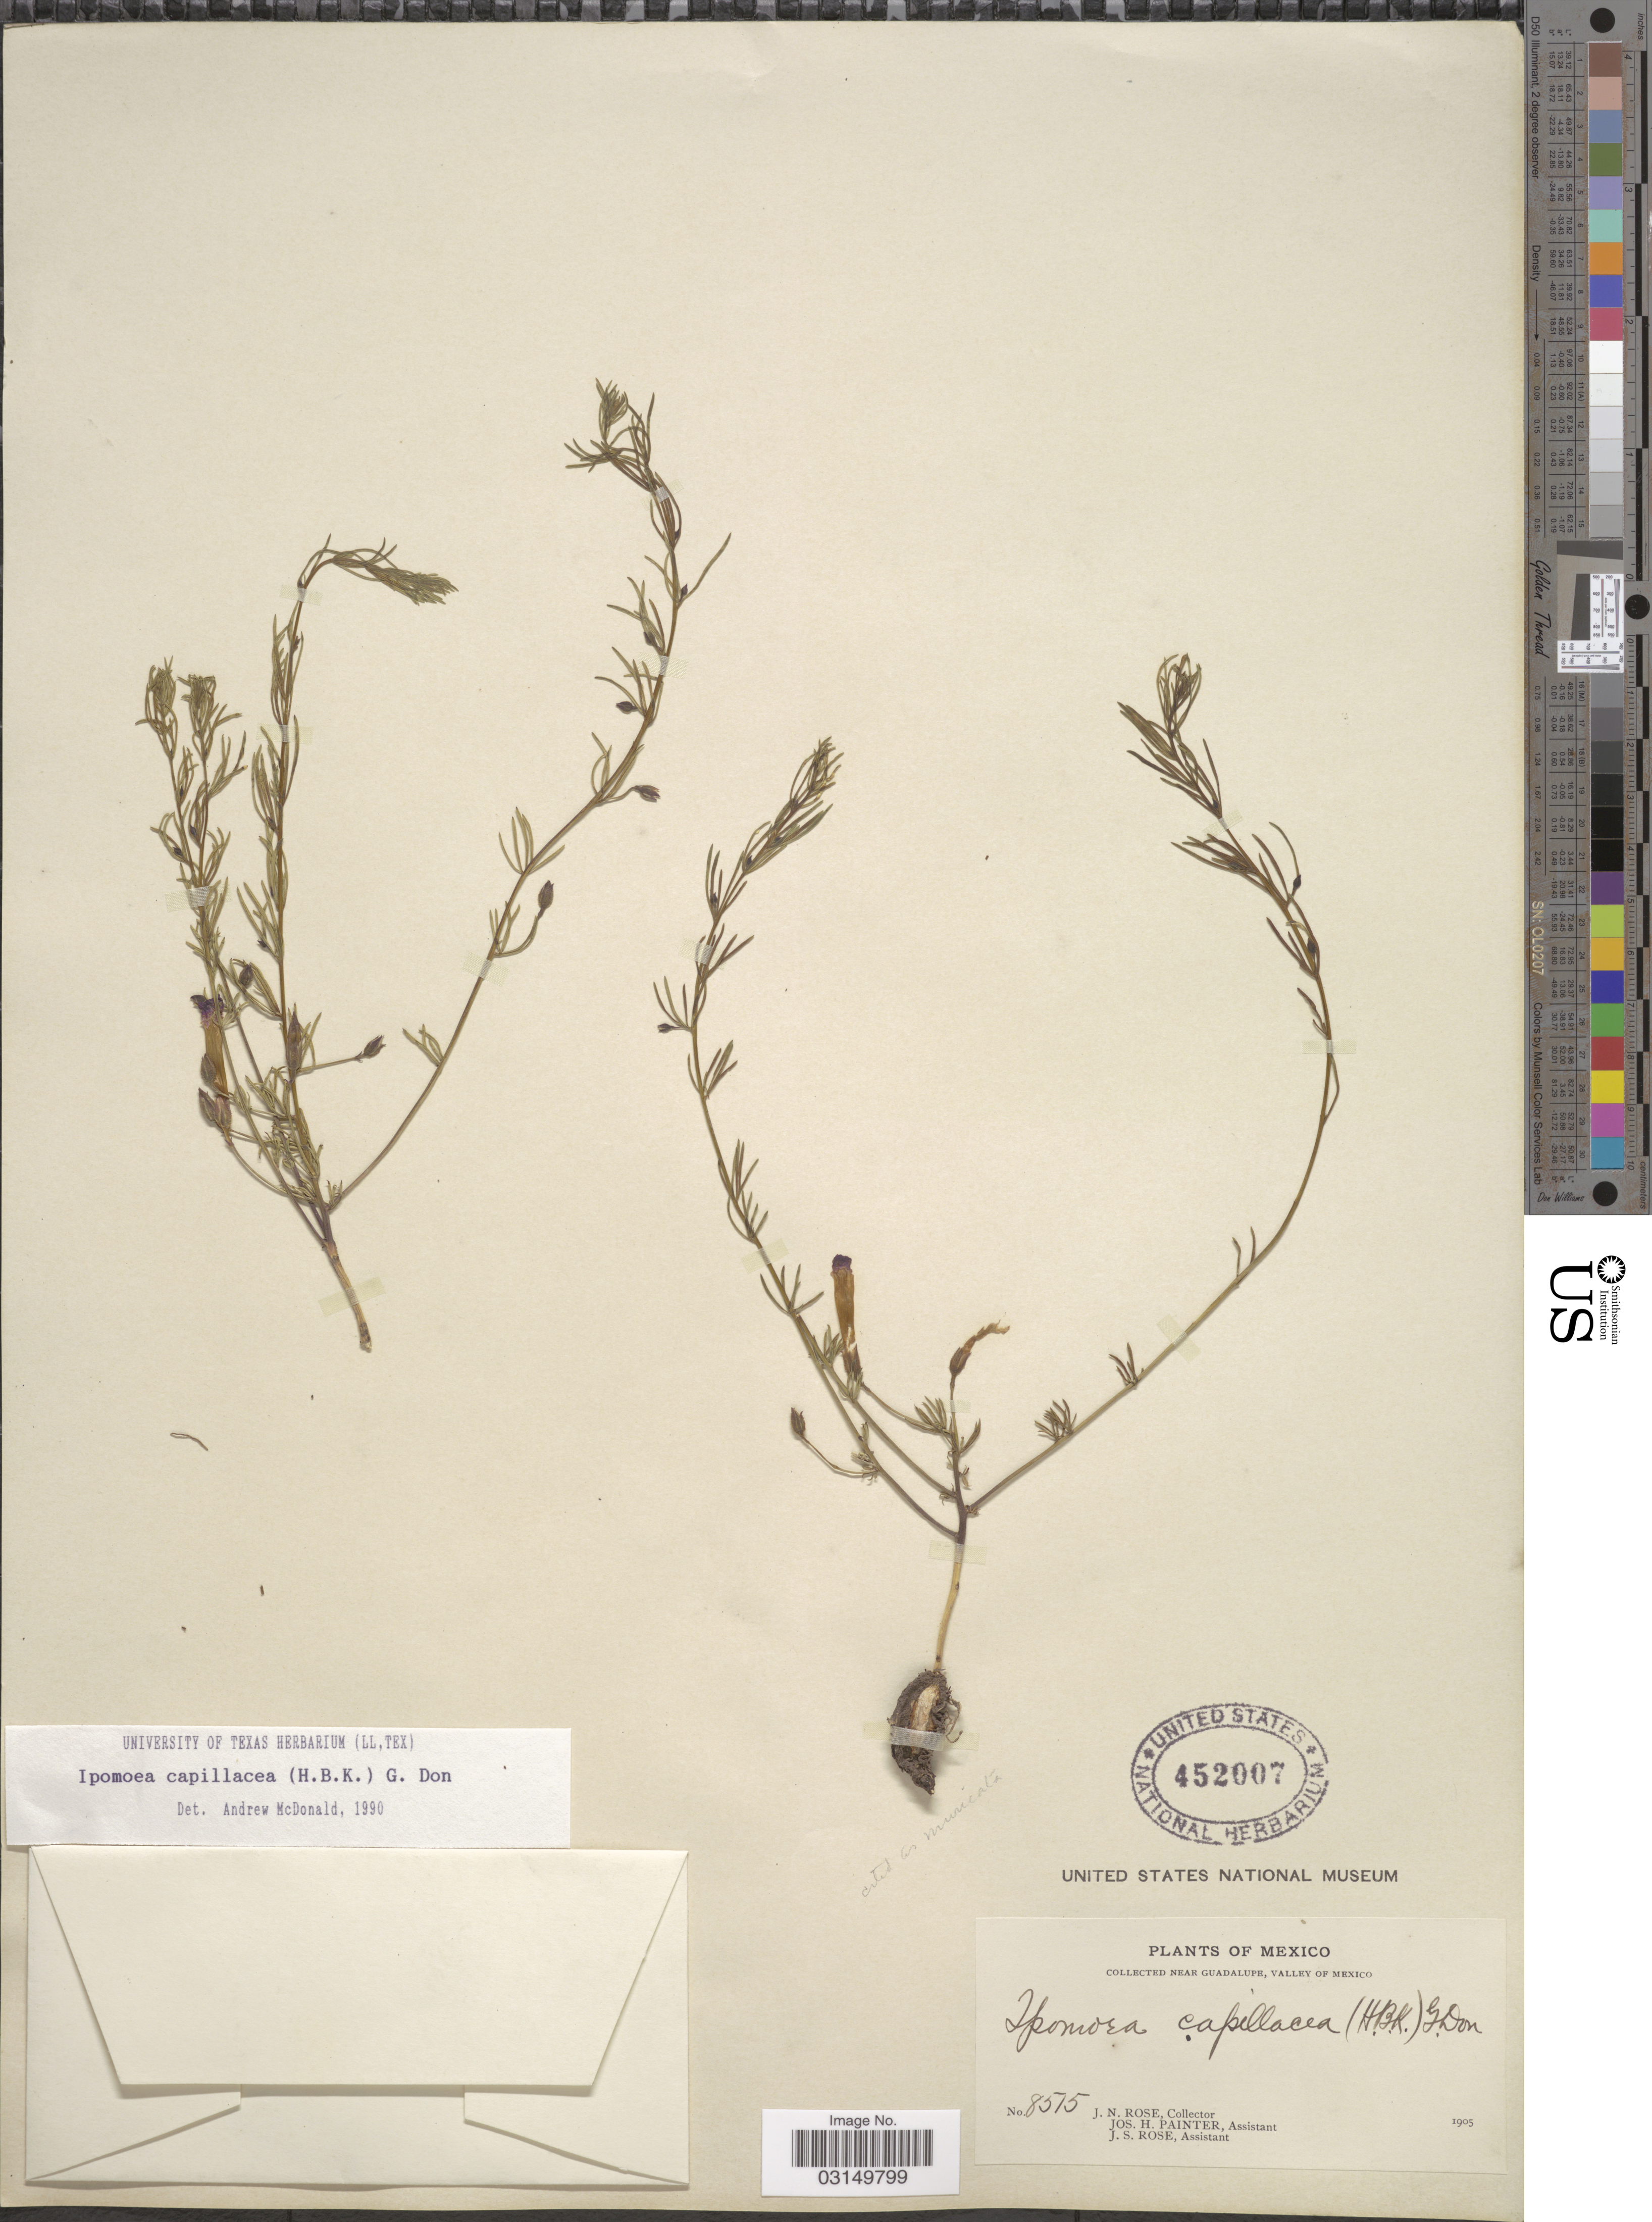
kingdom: Plantae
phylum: Tracheophyta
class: Magnoliopsida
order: Solanales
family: Convolvulaceae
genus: Ipomoea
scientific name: Ipomoea capillacea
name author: (Kunth) G. Don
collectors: J. N. Rose, J. H. Painter & J. S. Rose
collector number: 8515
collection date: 1905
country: Mexico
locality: Near Guadalupe, Valley of Mexico.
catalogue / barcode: US 452007